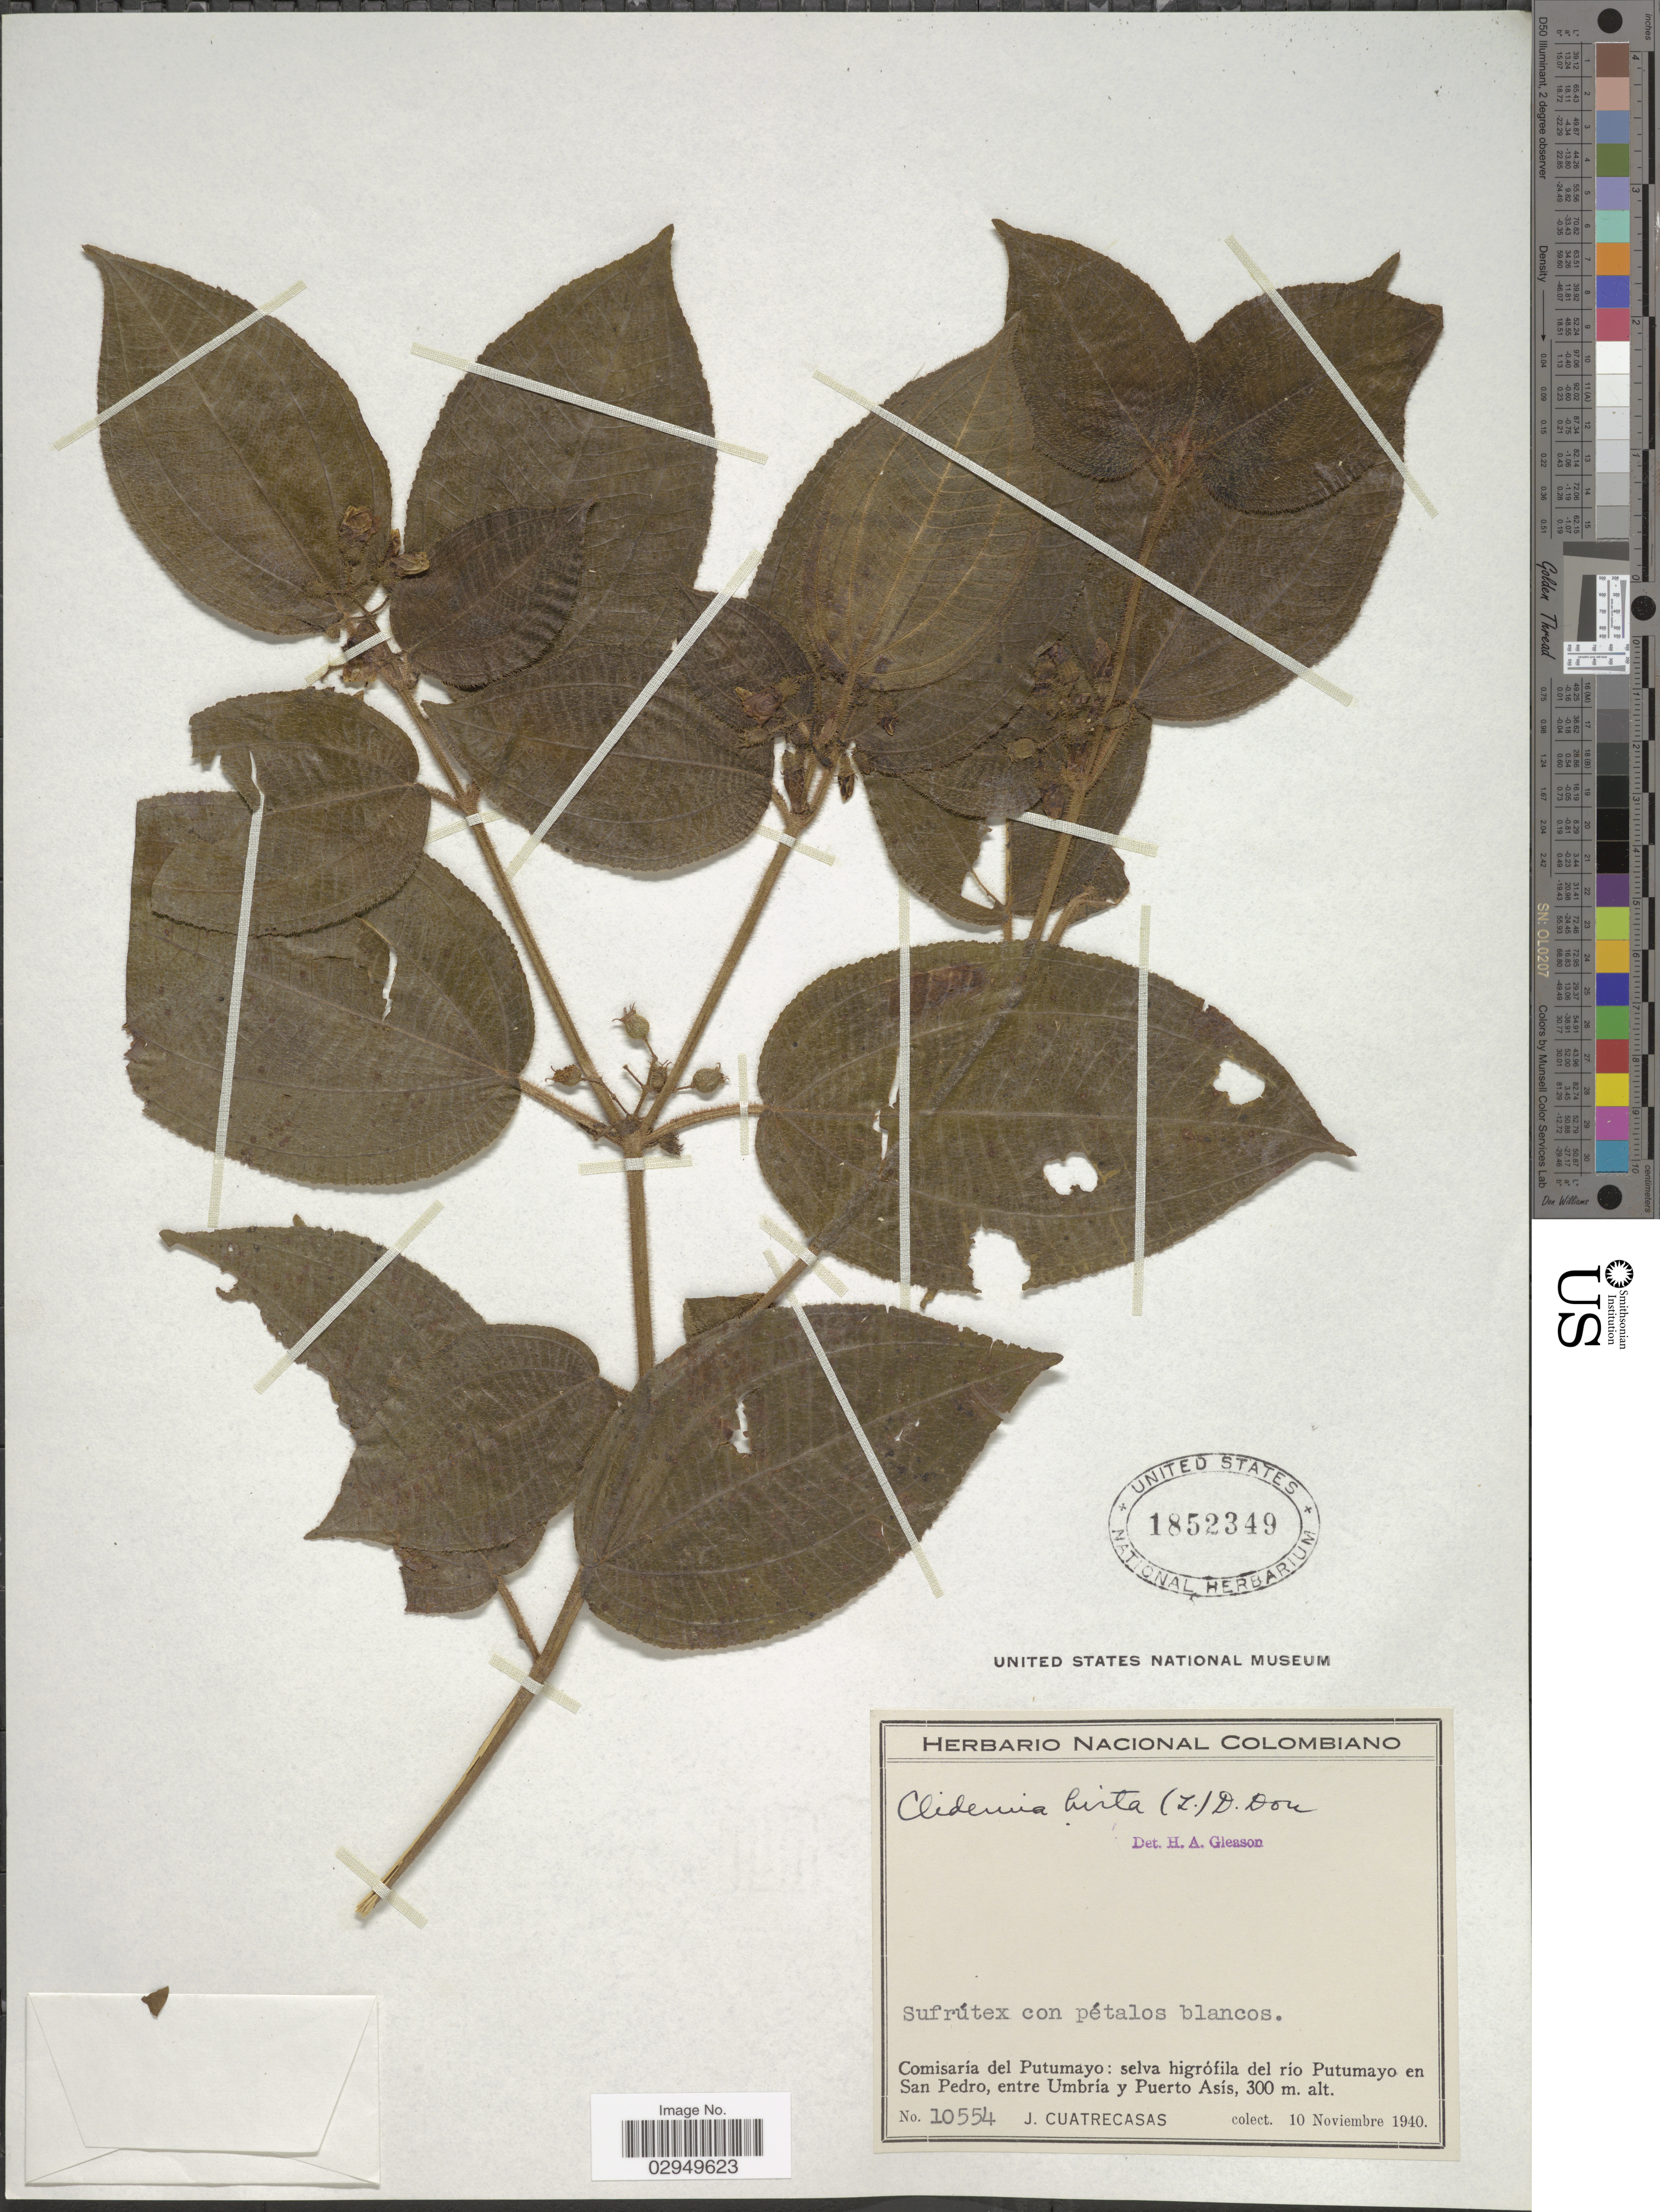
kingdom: Plantae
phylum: Tracheophyta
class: Magnoliopsida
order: Myrtales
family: Melastomataceae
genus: Clidemia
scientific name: Clidemia hirta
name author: (L.) D. Don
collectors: J. Cuatrecasas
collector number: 10554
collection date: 1940-11-10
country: Colombia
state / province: Putumayo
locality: Comisaría del Putumayo: selva higrófila del rio Putumayo en San Pedro, entre Umbría y Puerto Asís.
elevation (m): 300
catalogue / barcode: US 1852349